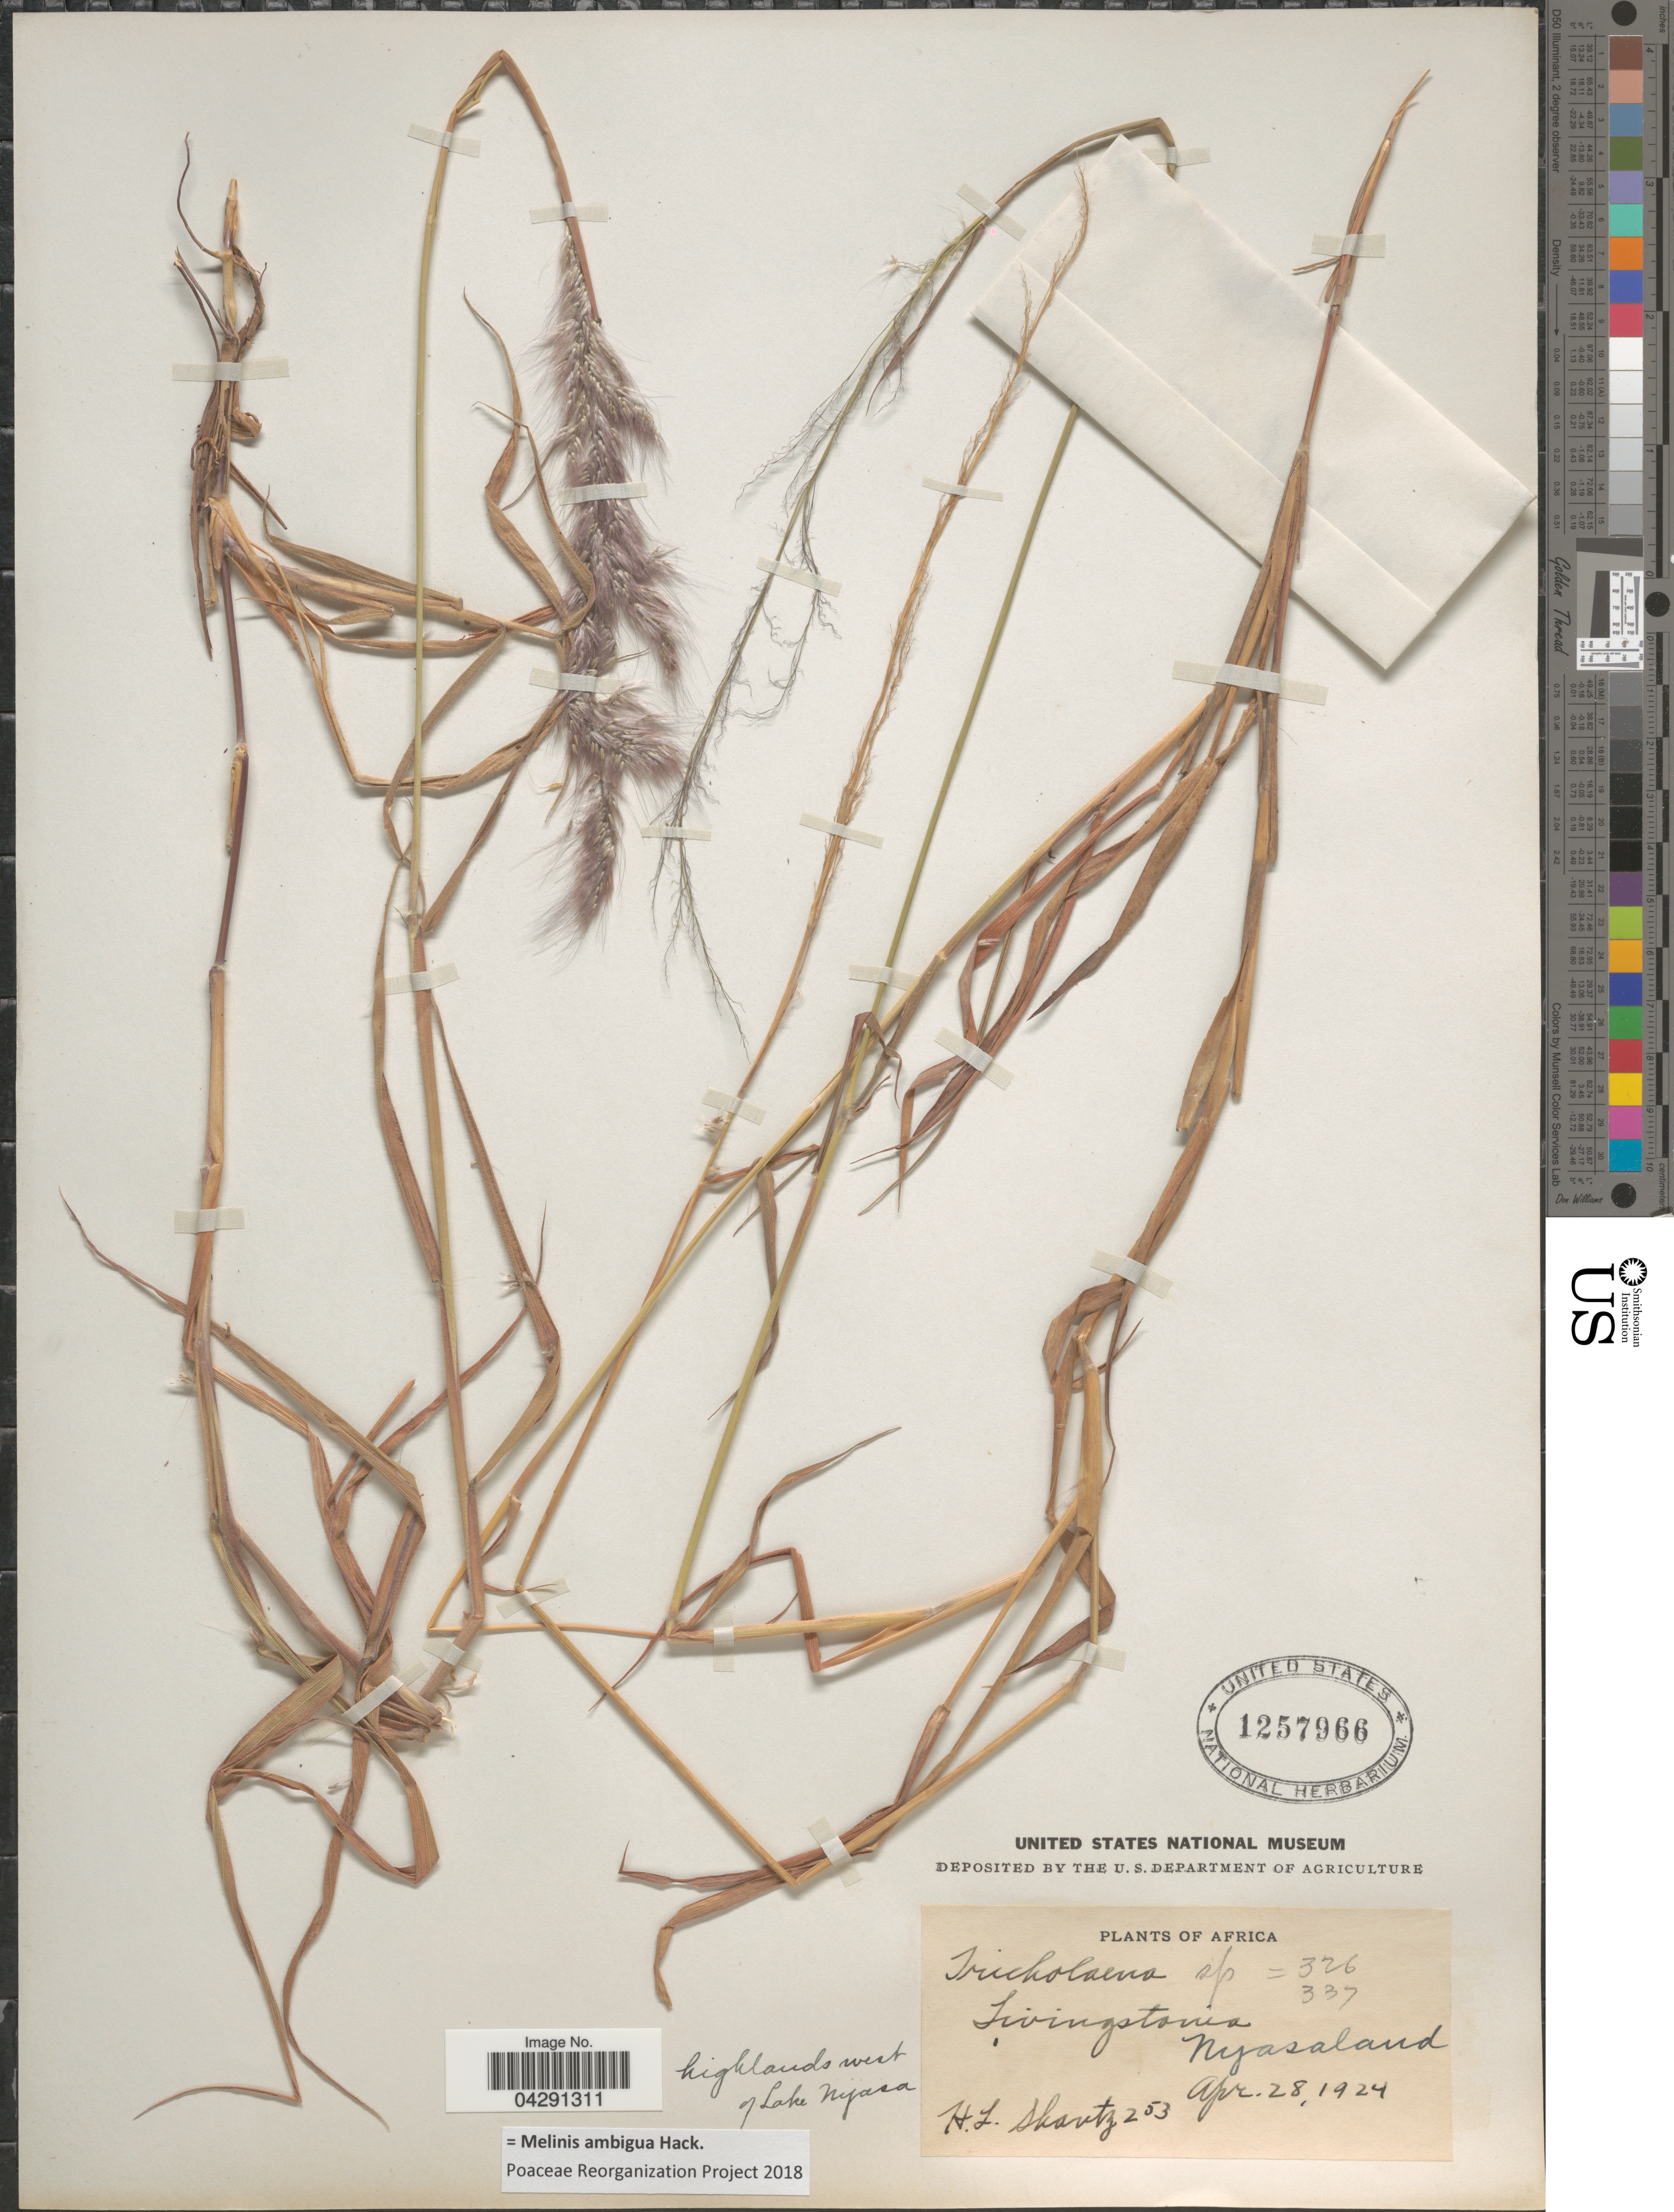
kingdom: Plantae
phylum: Tracheophyta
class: Liliopsida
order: Poales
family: Poaceae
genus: Melinis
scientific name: Melinis ambigua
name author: Hack.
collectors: H. Shantz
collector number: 253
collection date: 1924-04-28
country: Malawi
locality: Livingstonia. Nyasaland.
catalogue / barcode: US 1257966